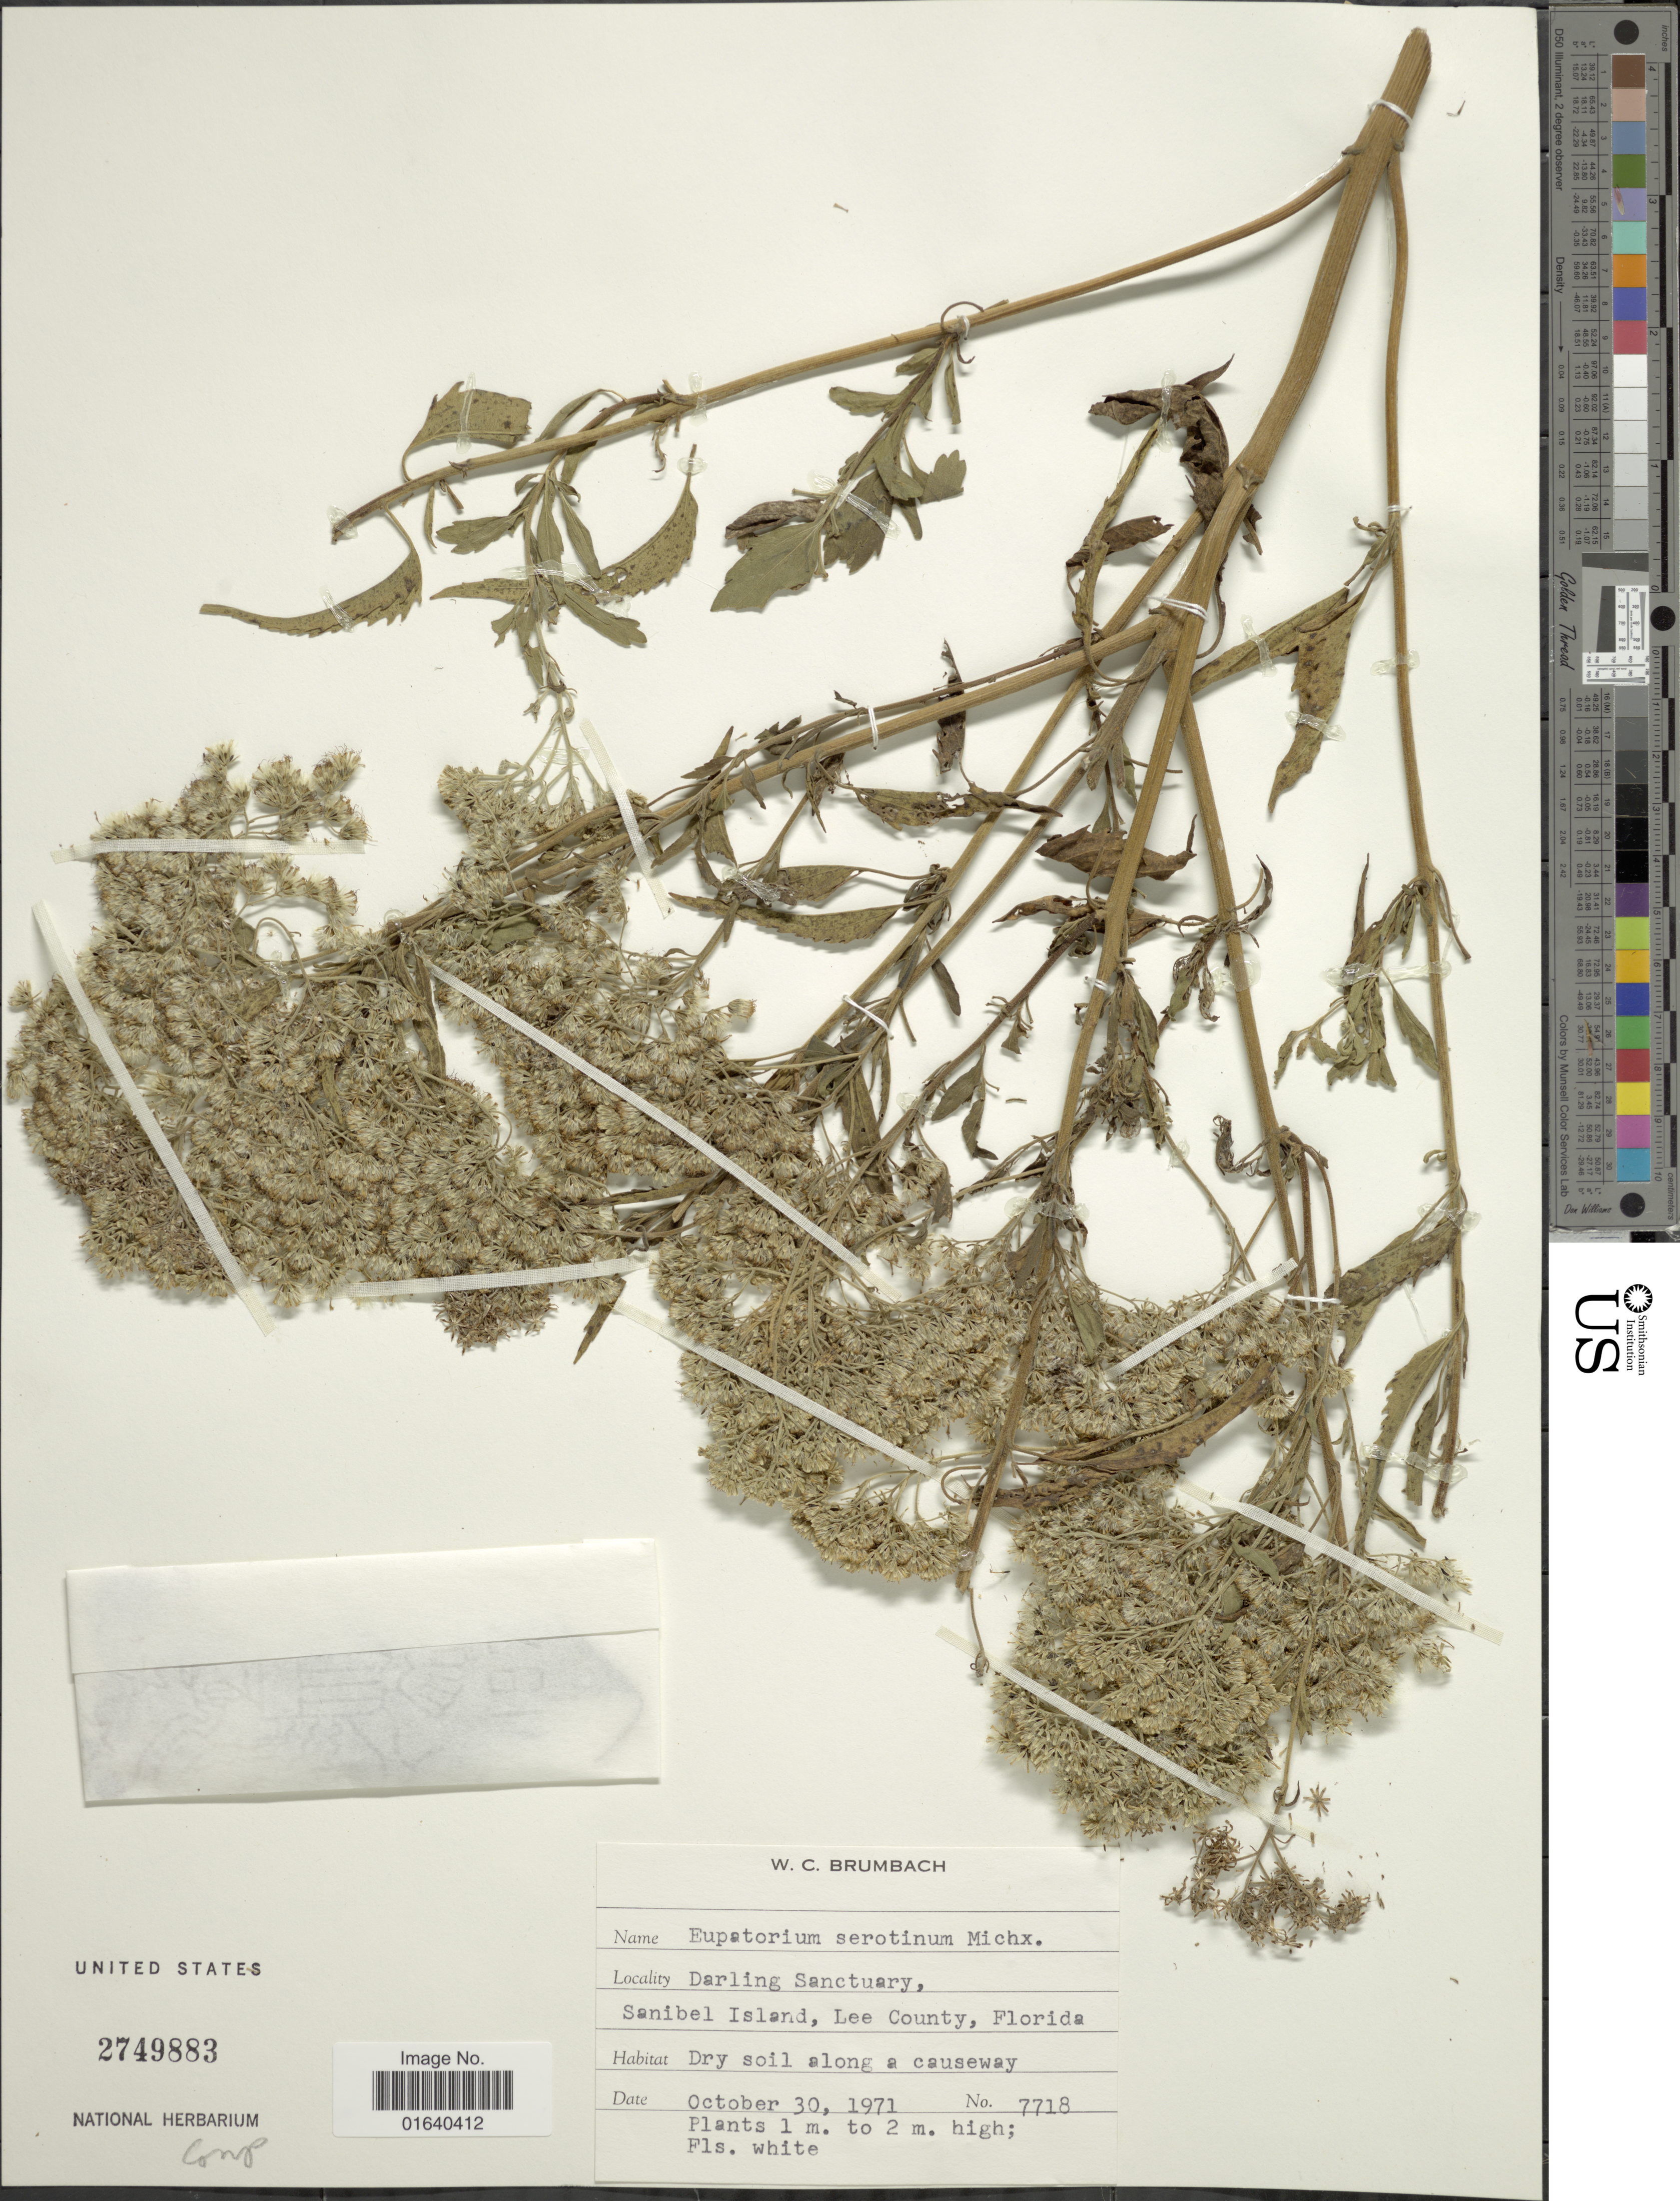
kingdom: Plantae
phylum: Tracheophyta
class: Magnoliopsida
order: Asterales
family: Asteraceae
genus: Eupatorium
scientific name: Eupatorium serotinum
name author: Michx.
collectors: W. C. Brumbach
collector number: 7718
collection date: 1971-10-30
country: United States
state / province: Florida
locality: Darling Sanctuary, Sanibel Island, Lee County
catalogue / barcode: US 2749883